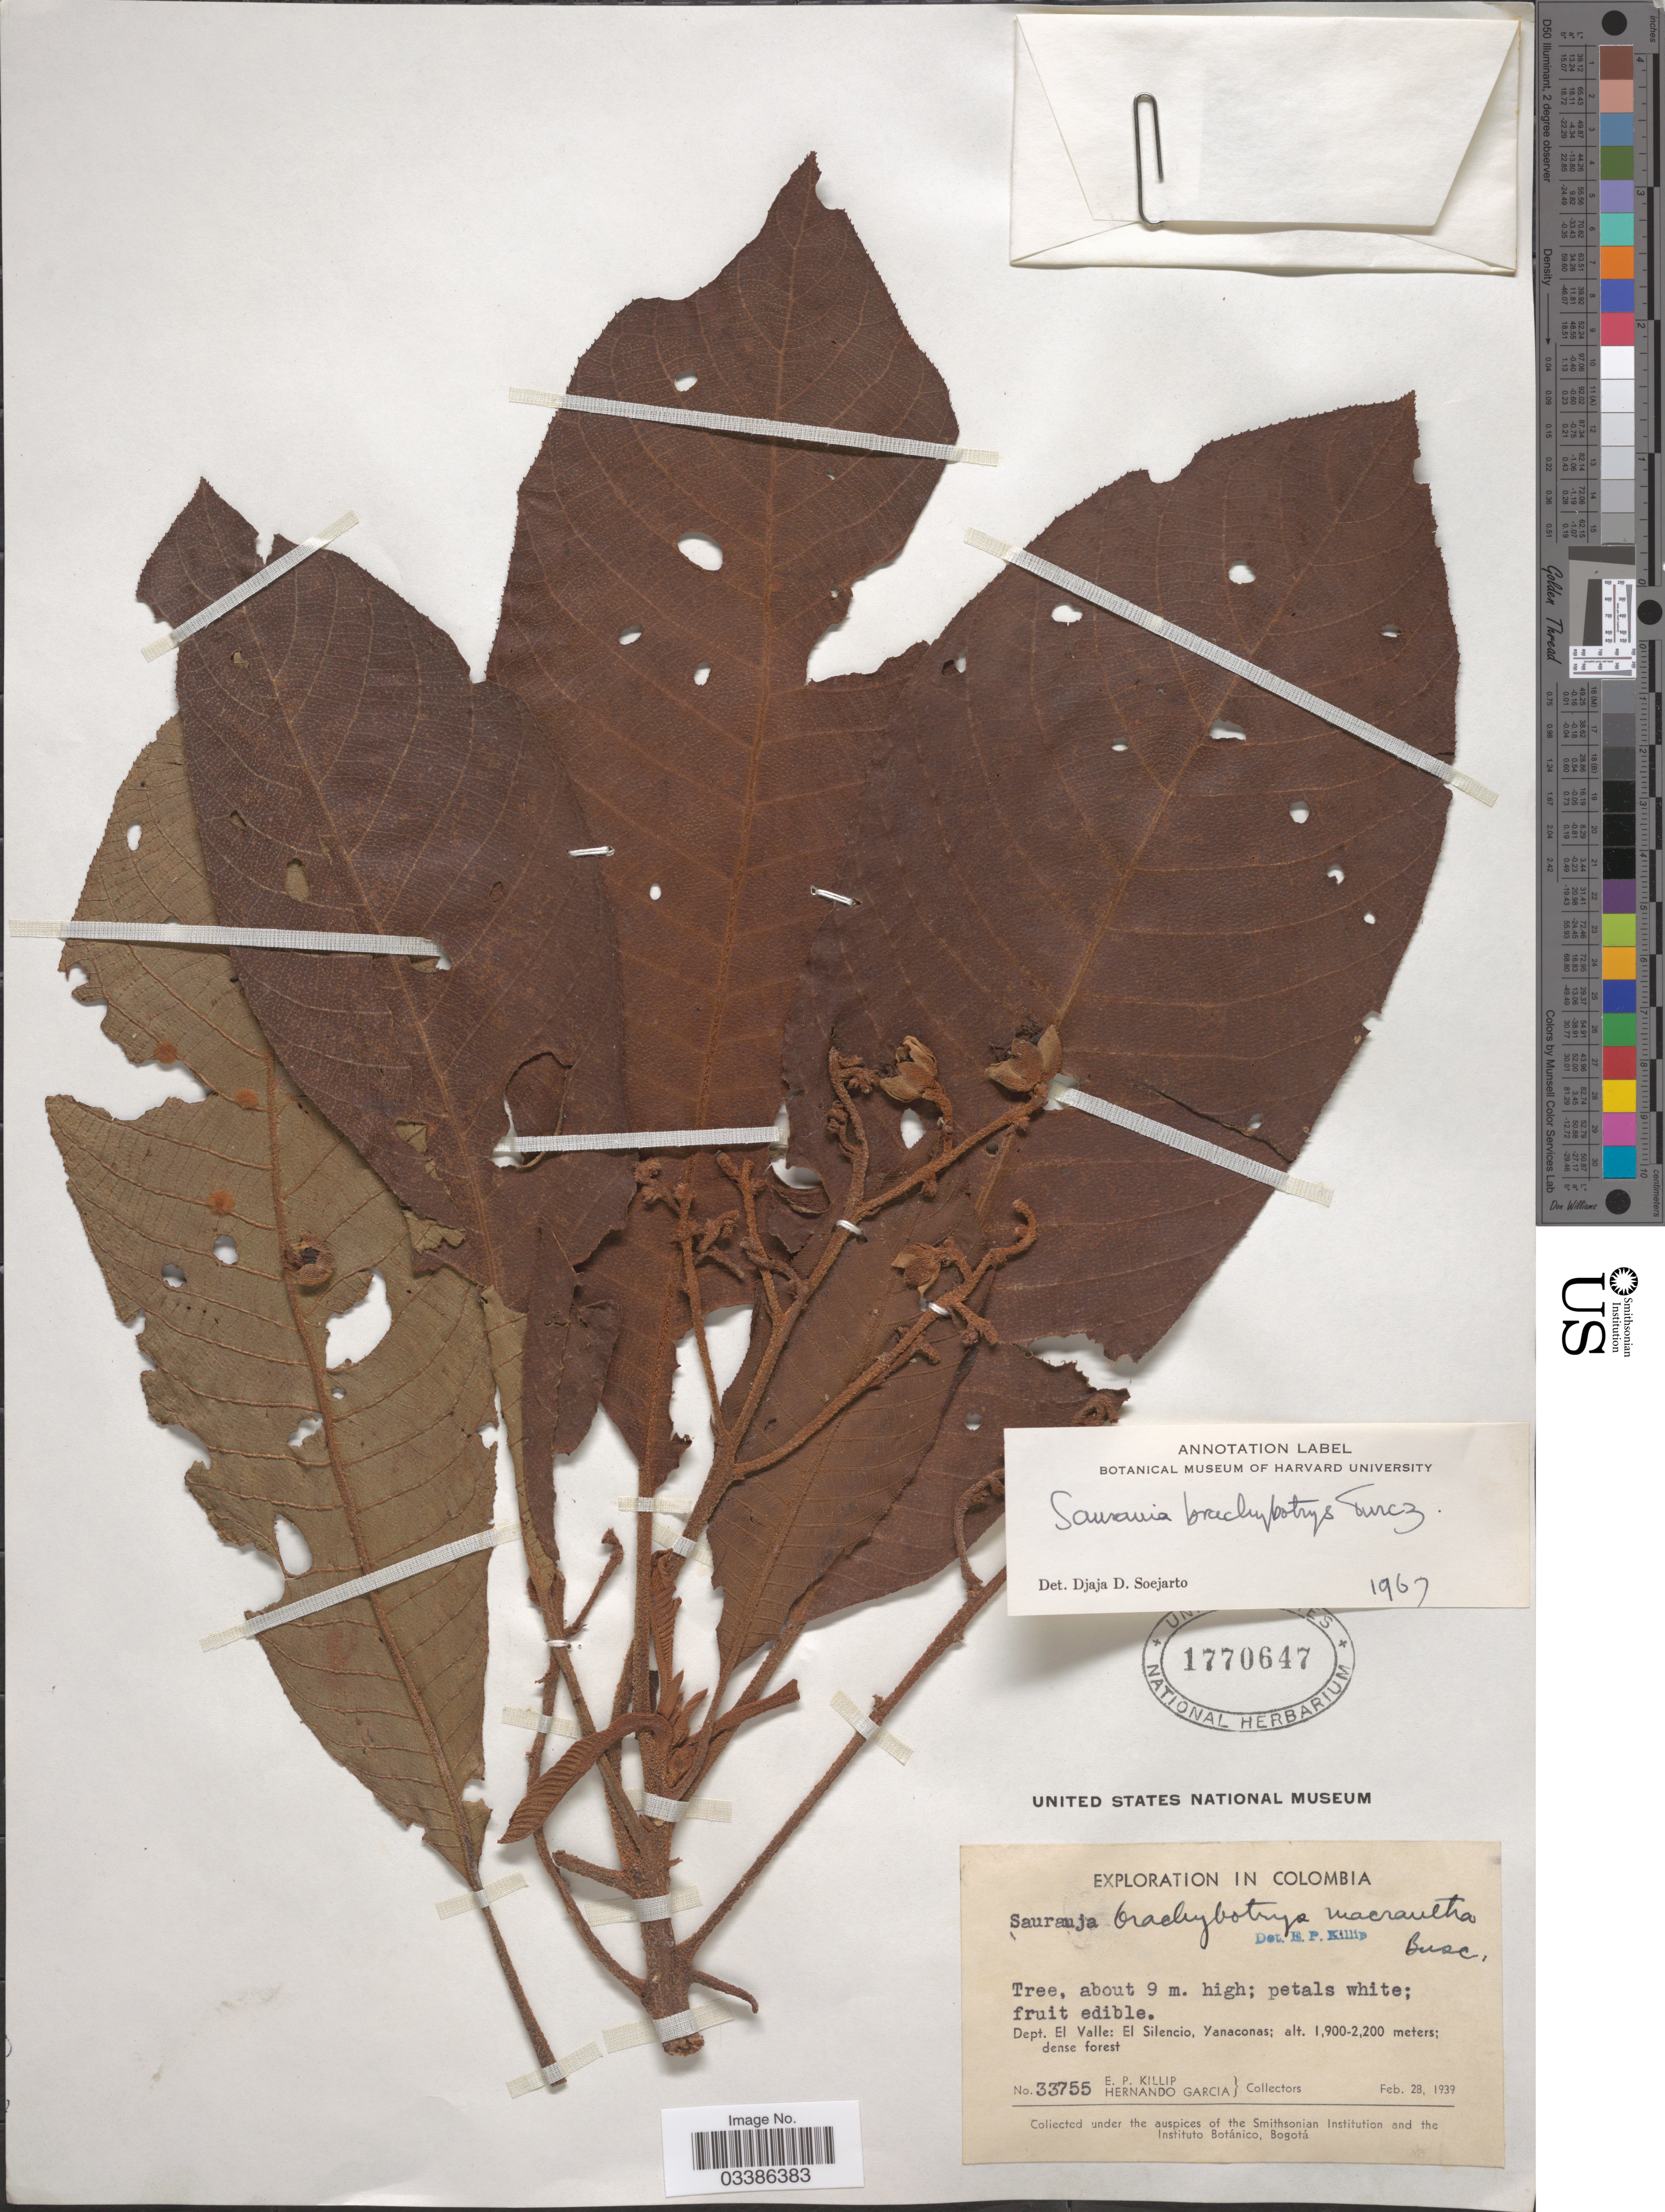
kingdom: Plantae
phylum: Tracheophyta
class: Magnoliopsida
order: Ericales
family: Actinidiaceae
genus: Saurauia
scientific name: Saurauia brachybotrys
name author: Turcz.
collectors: E. P. Killip & H. Garcia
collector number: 33755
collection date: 1939-02-28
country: Colombia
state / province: Valle del Cauca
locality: Dept. El Valle: El Silencio, Yanaconas.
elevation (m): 1900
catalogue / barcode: US 1770647